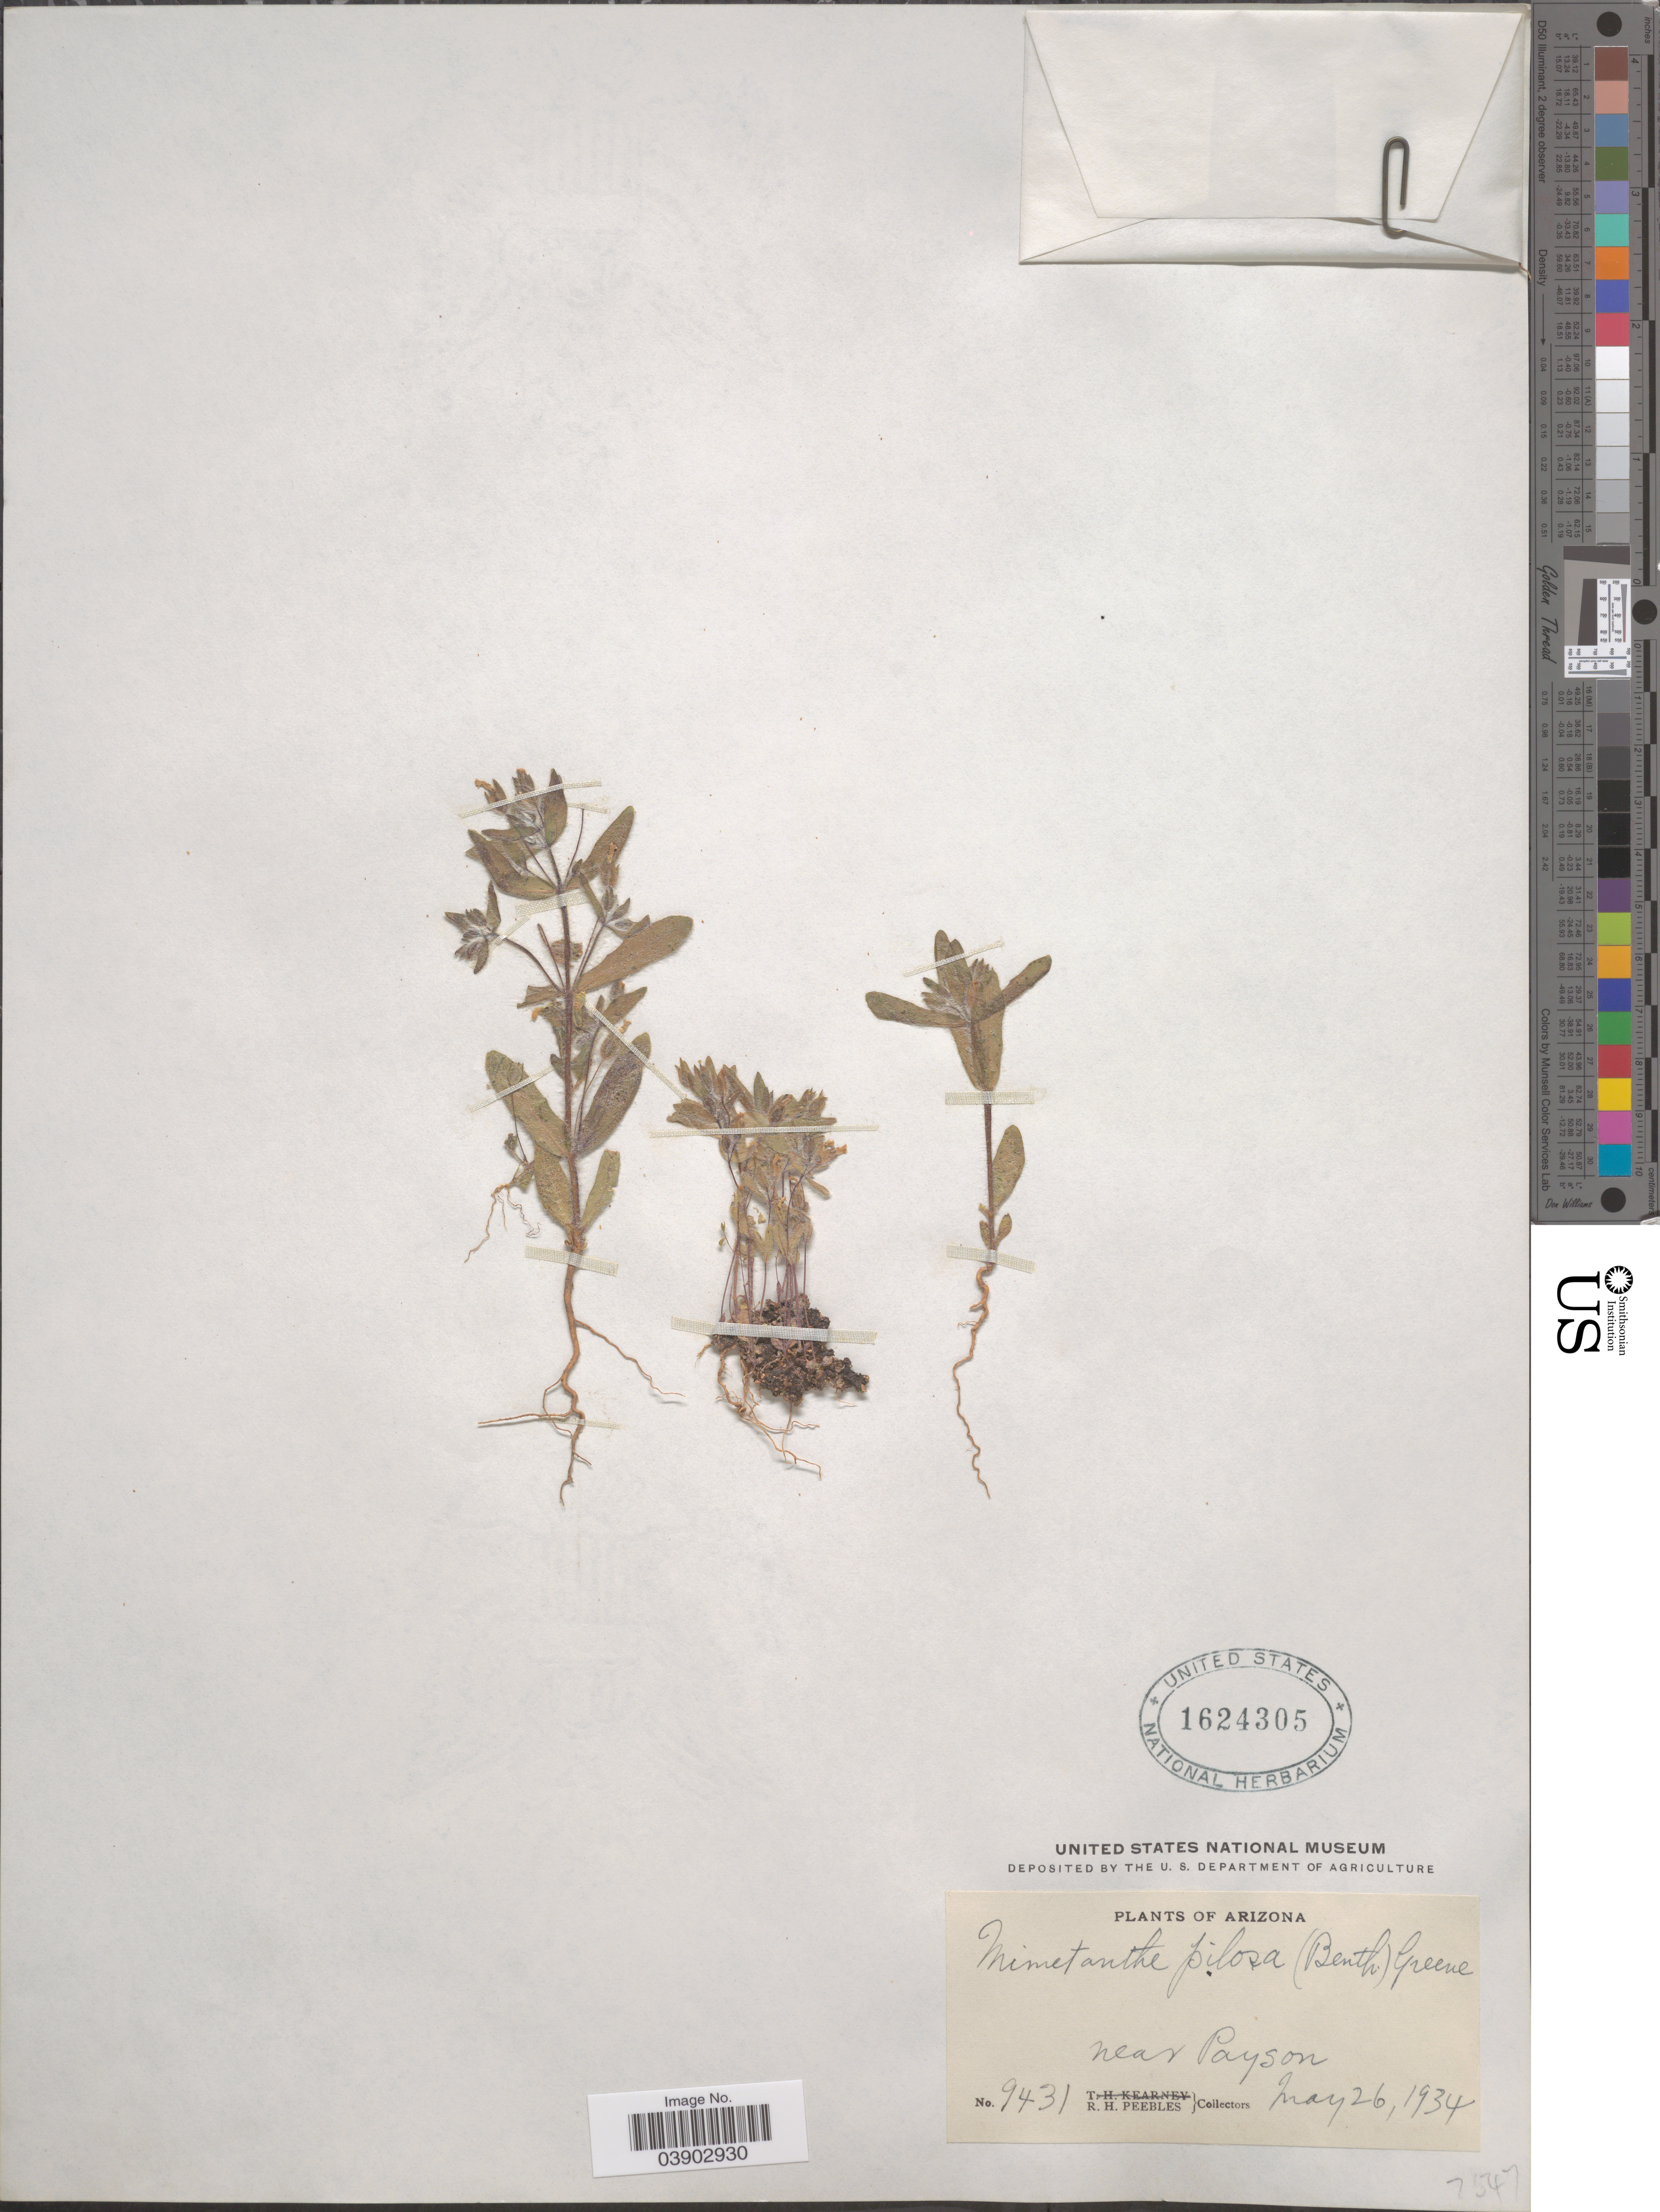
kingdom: Plantae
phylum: Tracheophyta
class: Magnoliopsida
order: Lamiales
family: Phrymaceae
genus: Mimetanthe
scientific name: Mimetanthe pilosa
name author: (Benth.) Greene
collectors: R. H. Peebles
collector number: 9431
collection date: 1934-05-26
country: United States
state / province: Arizona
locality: Near Payson.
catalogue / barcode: US 1624305